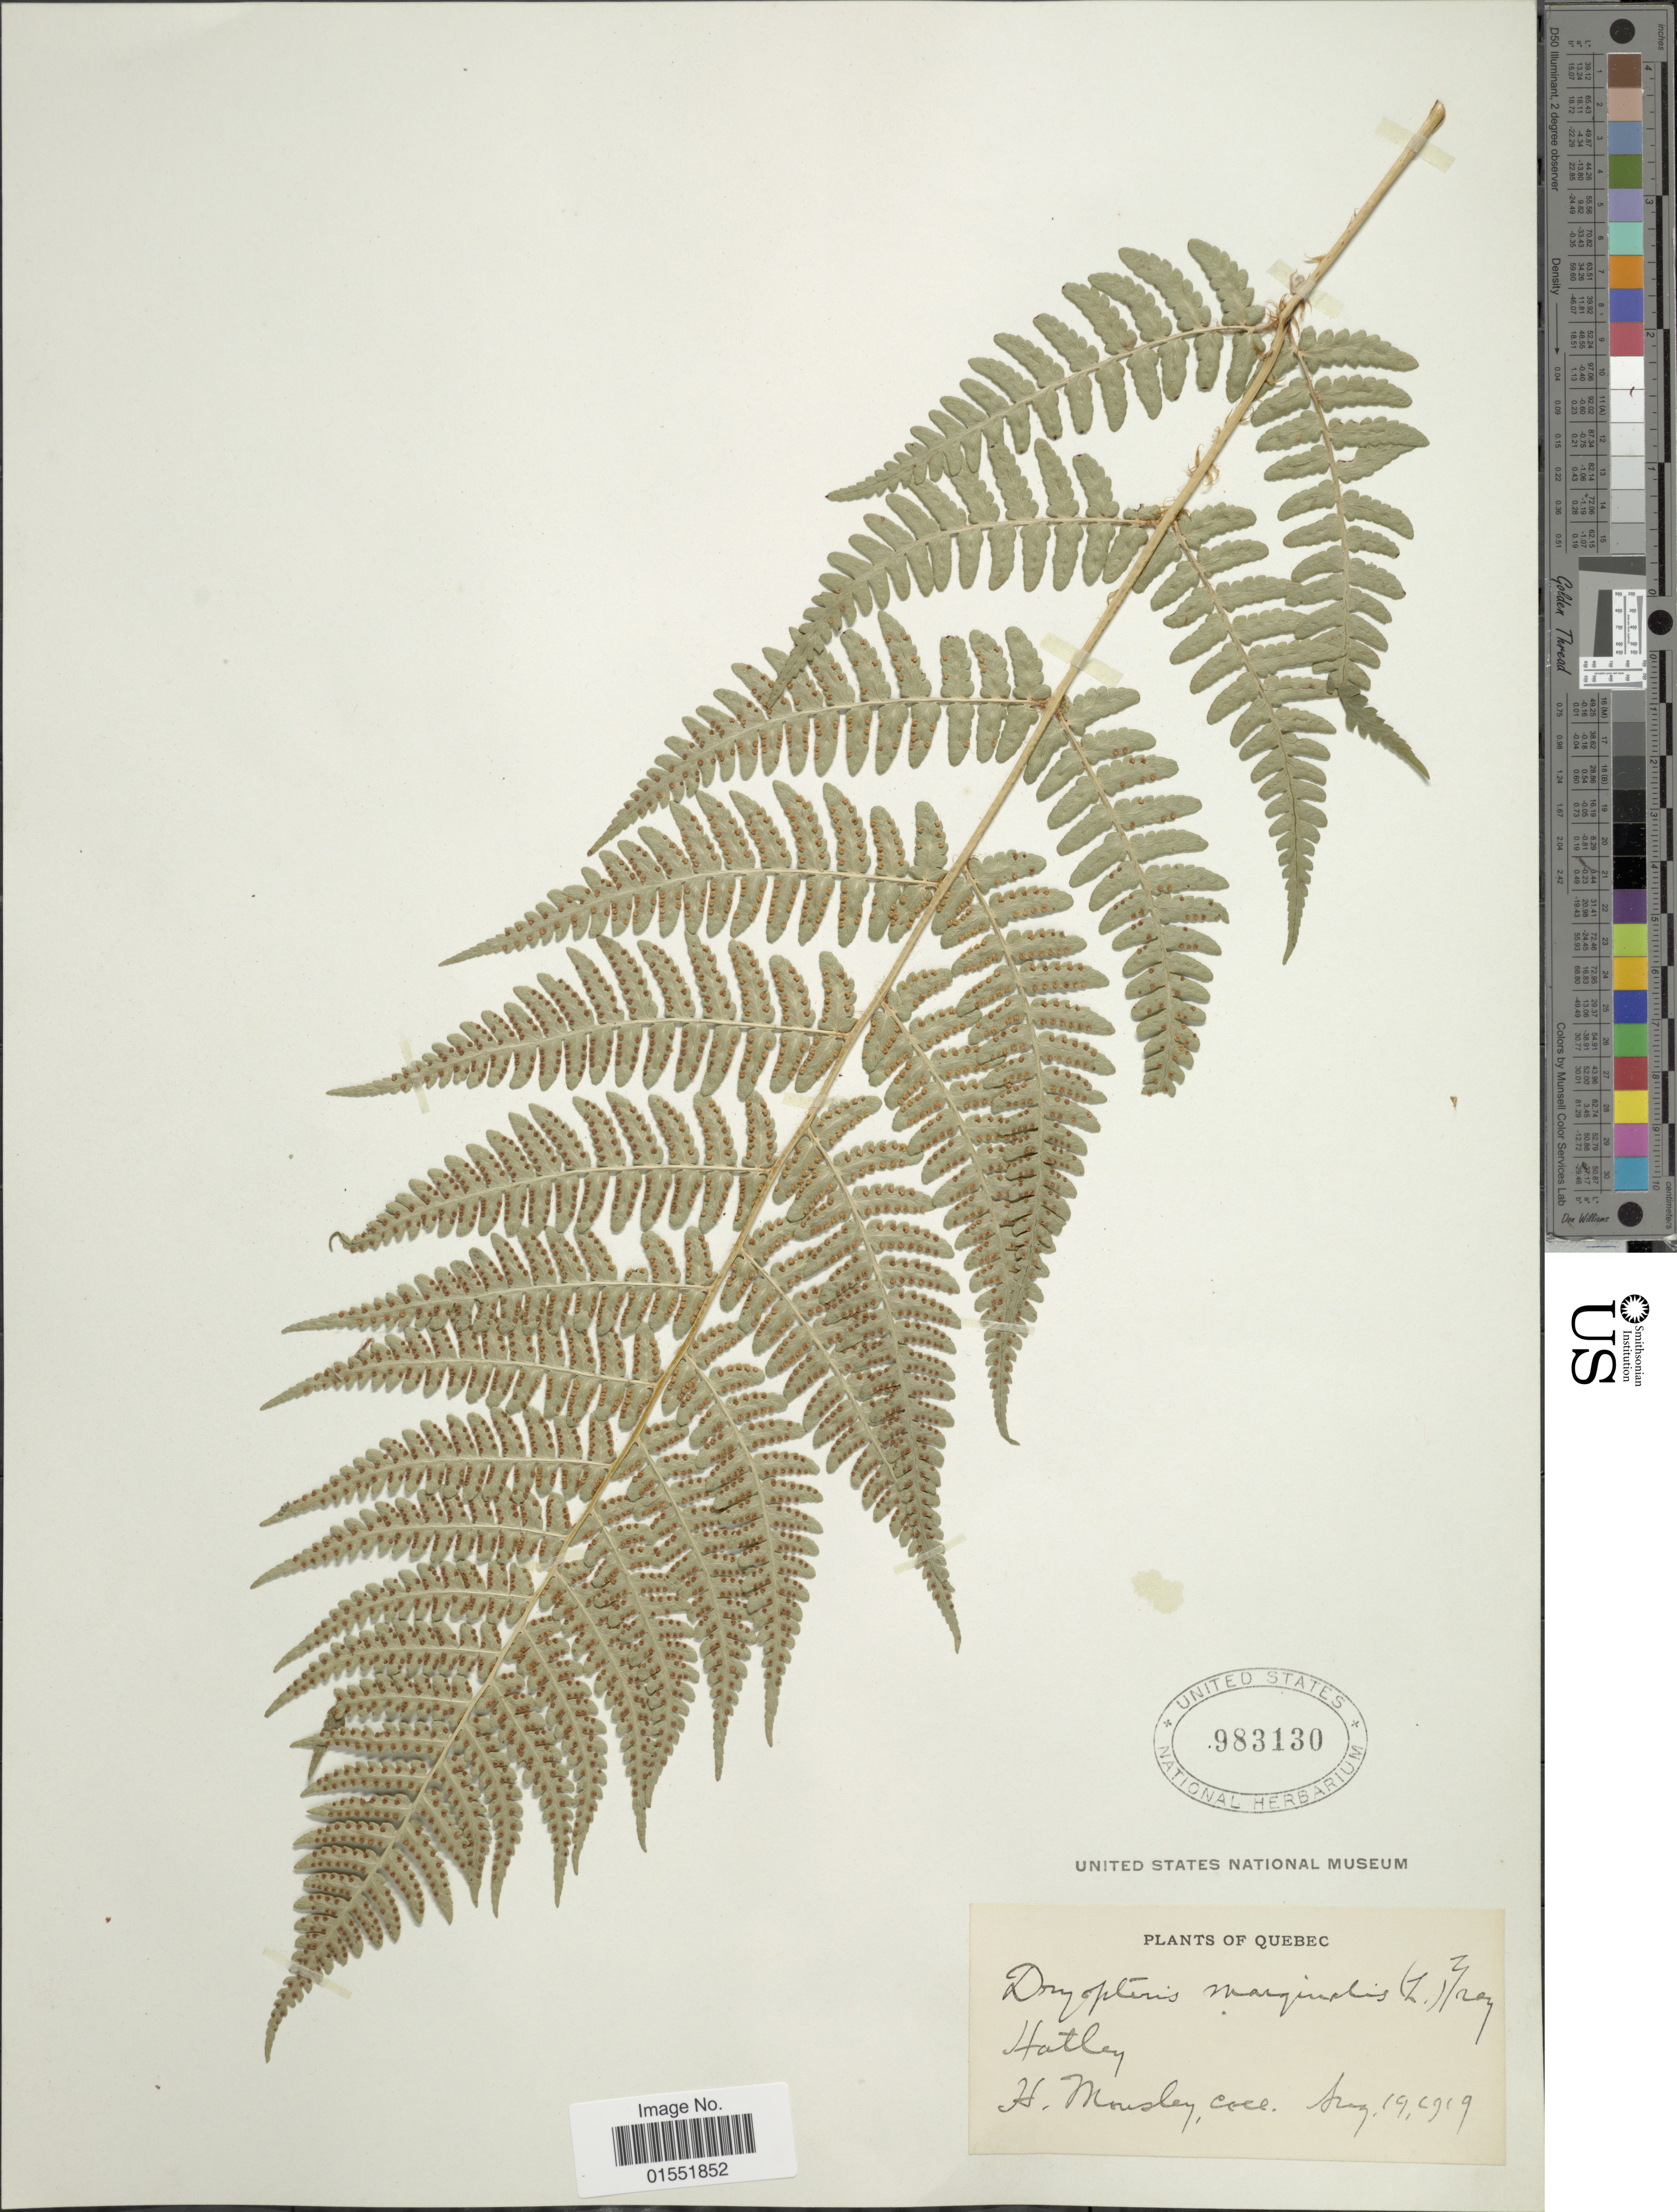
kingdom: Plantae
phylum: Tracheophyta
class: Polypodiopsida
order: Polypodiales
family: Dryopteridaceae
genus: Dryopteris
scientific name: Dryopteris marginalis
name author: (L.) A. Gray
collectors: H. Mousley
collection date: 1919-08-19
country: Canada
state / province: Quebec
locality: Hatley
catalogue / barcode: US 983130